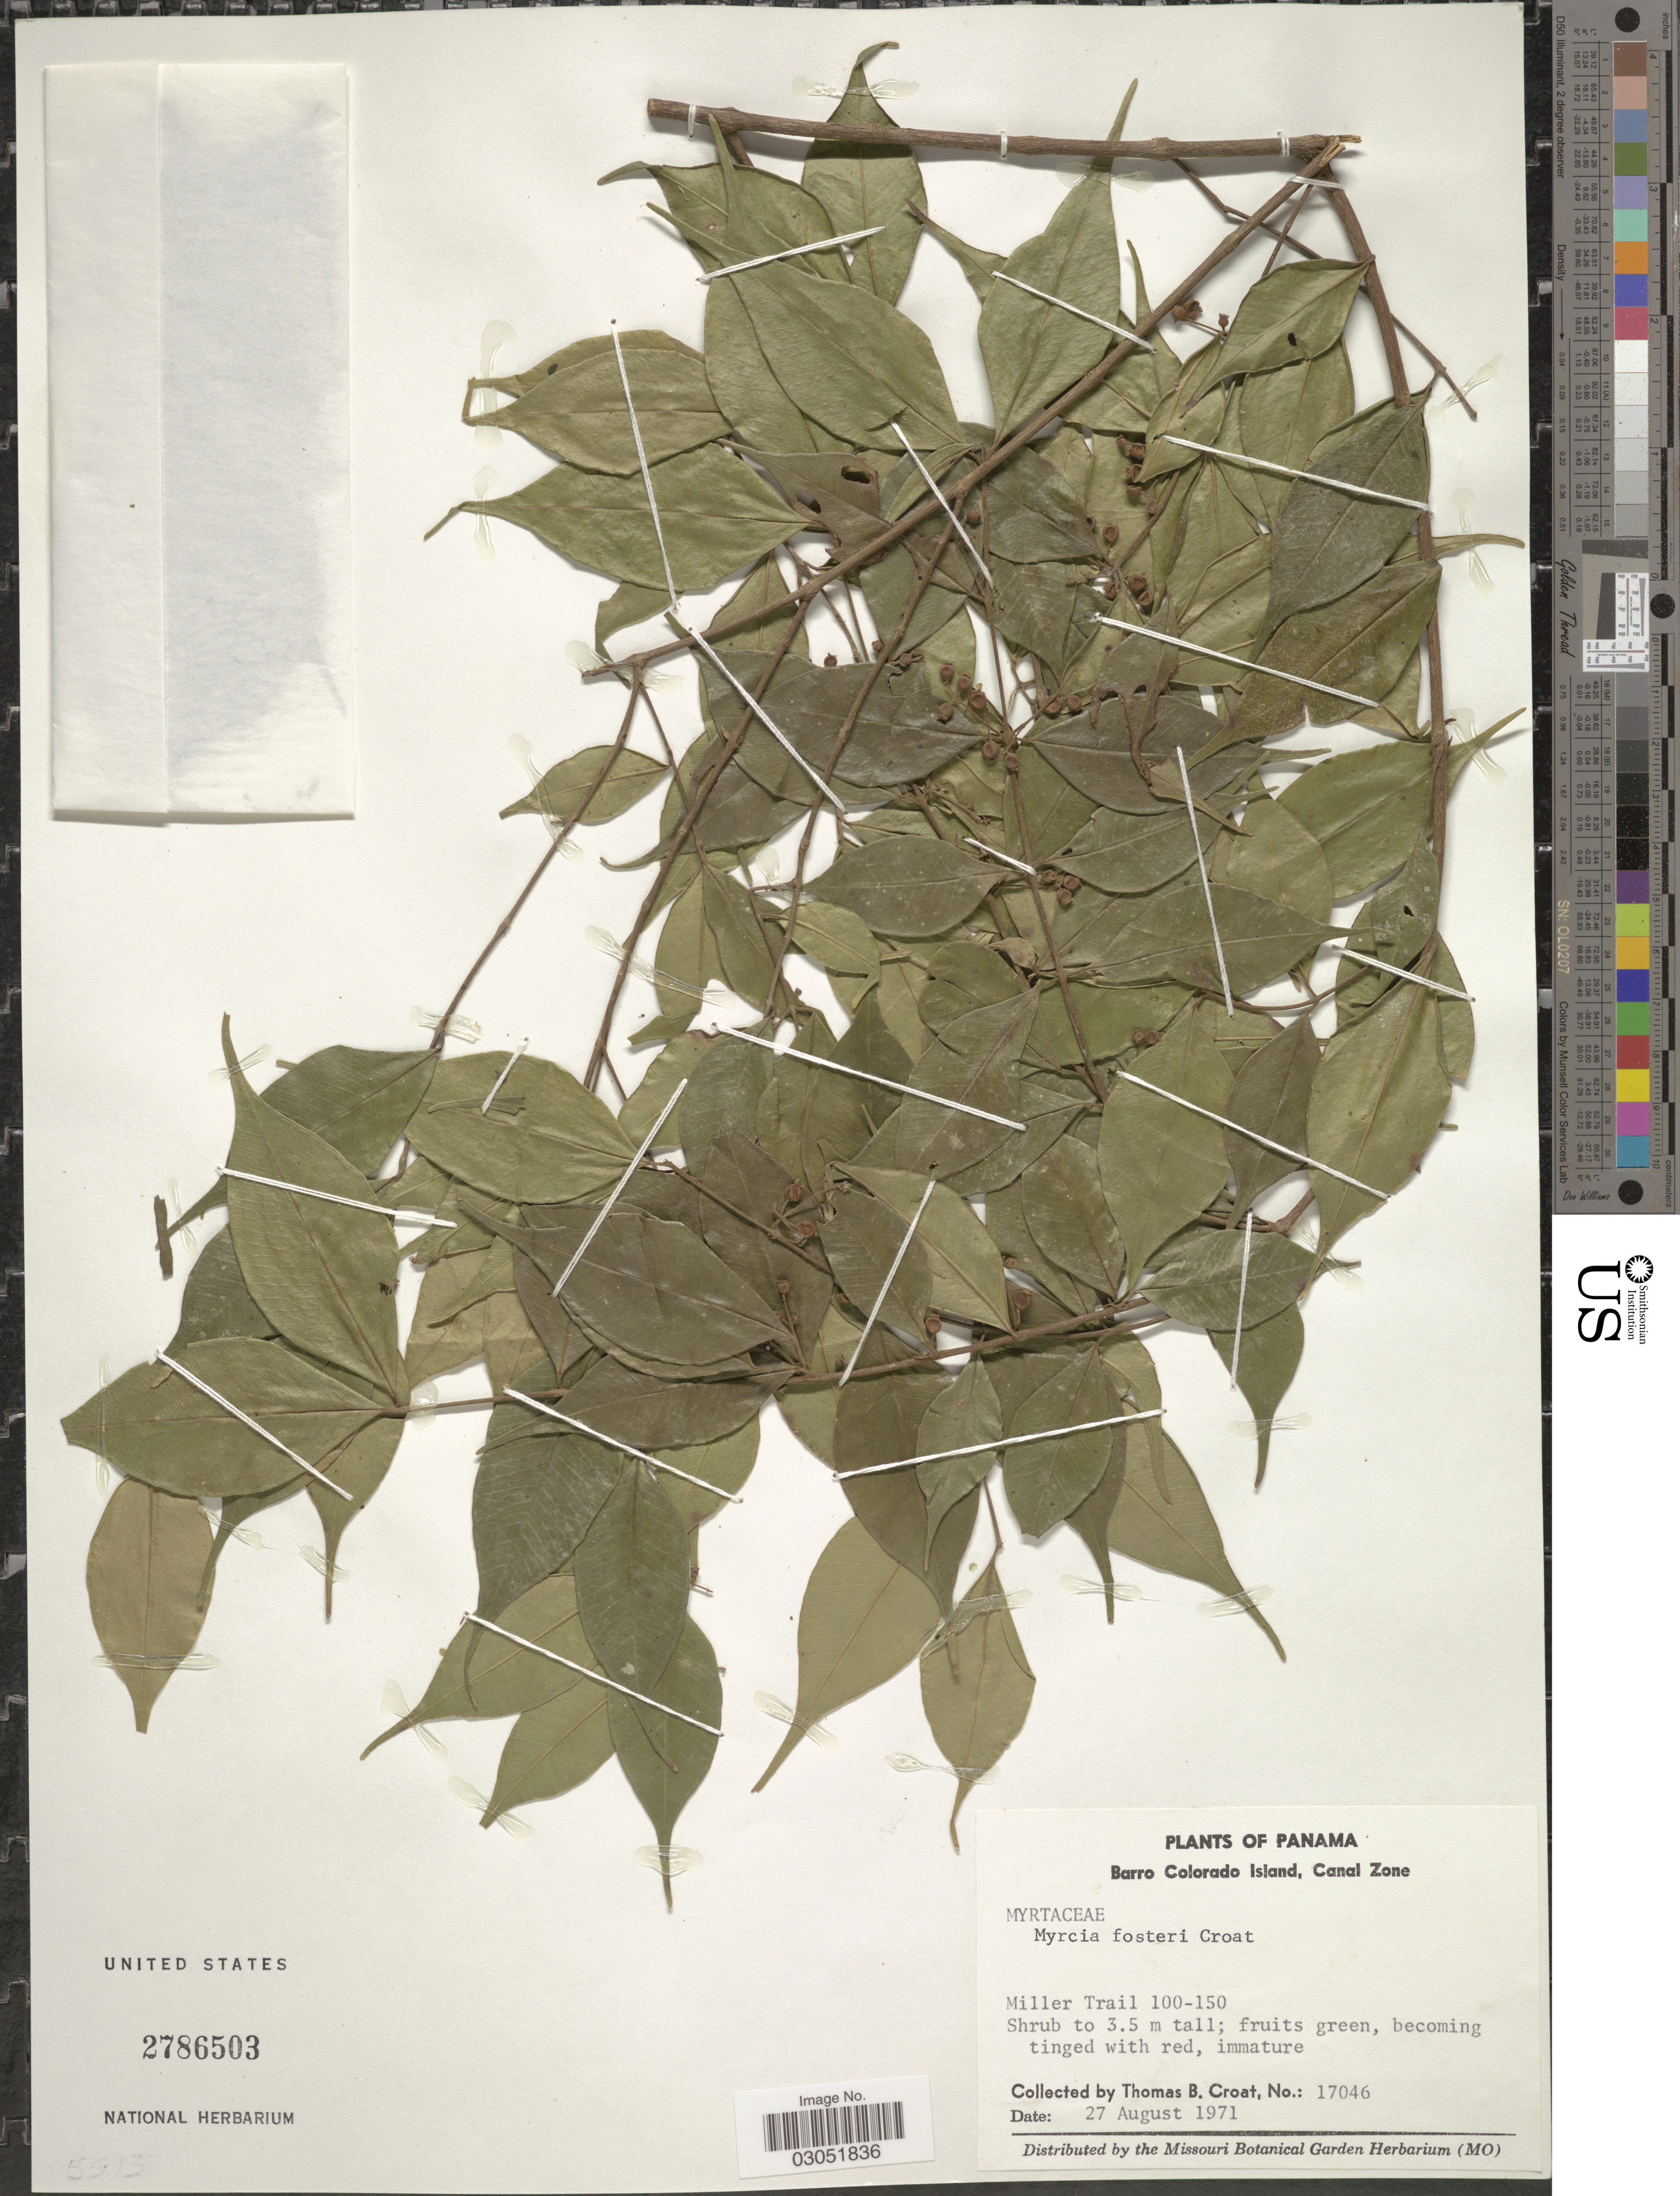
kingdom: Plantae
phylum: Tracheophyta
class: Magnoliopsida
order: Myrtales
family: Myrtaceae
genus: Myrcia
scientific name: Myrcia fosteri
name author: Croat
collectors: T. B. Croat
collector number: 17046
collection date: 1971-08-27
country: Panama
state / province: Panamá Oeste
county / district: Canal Zone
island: Barro Colorado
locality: Barro Colorado Island. Canal Zone. Miller Trail.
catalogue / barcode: US 2786503